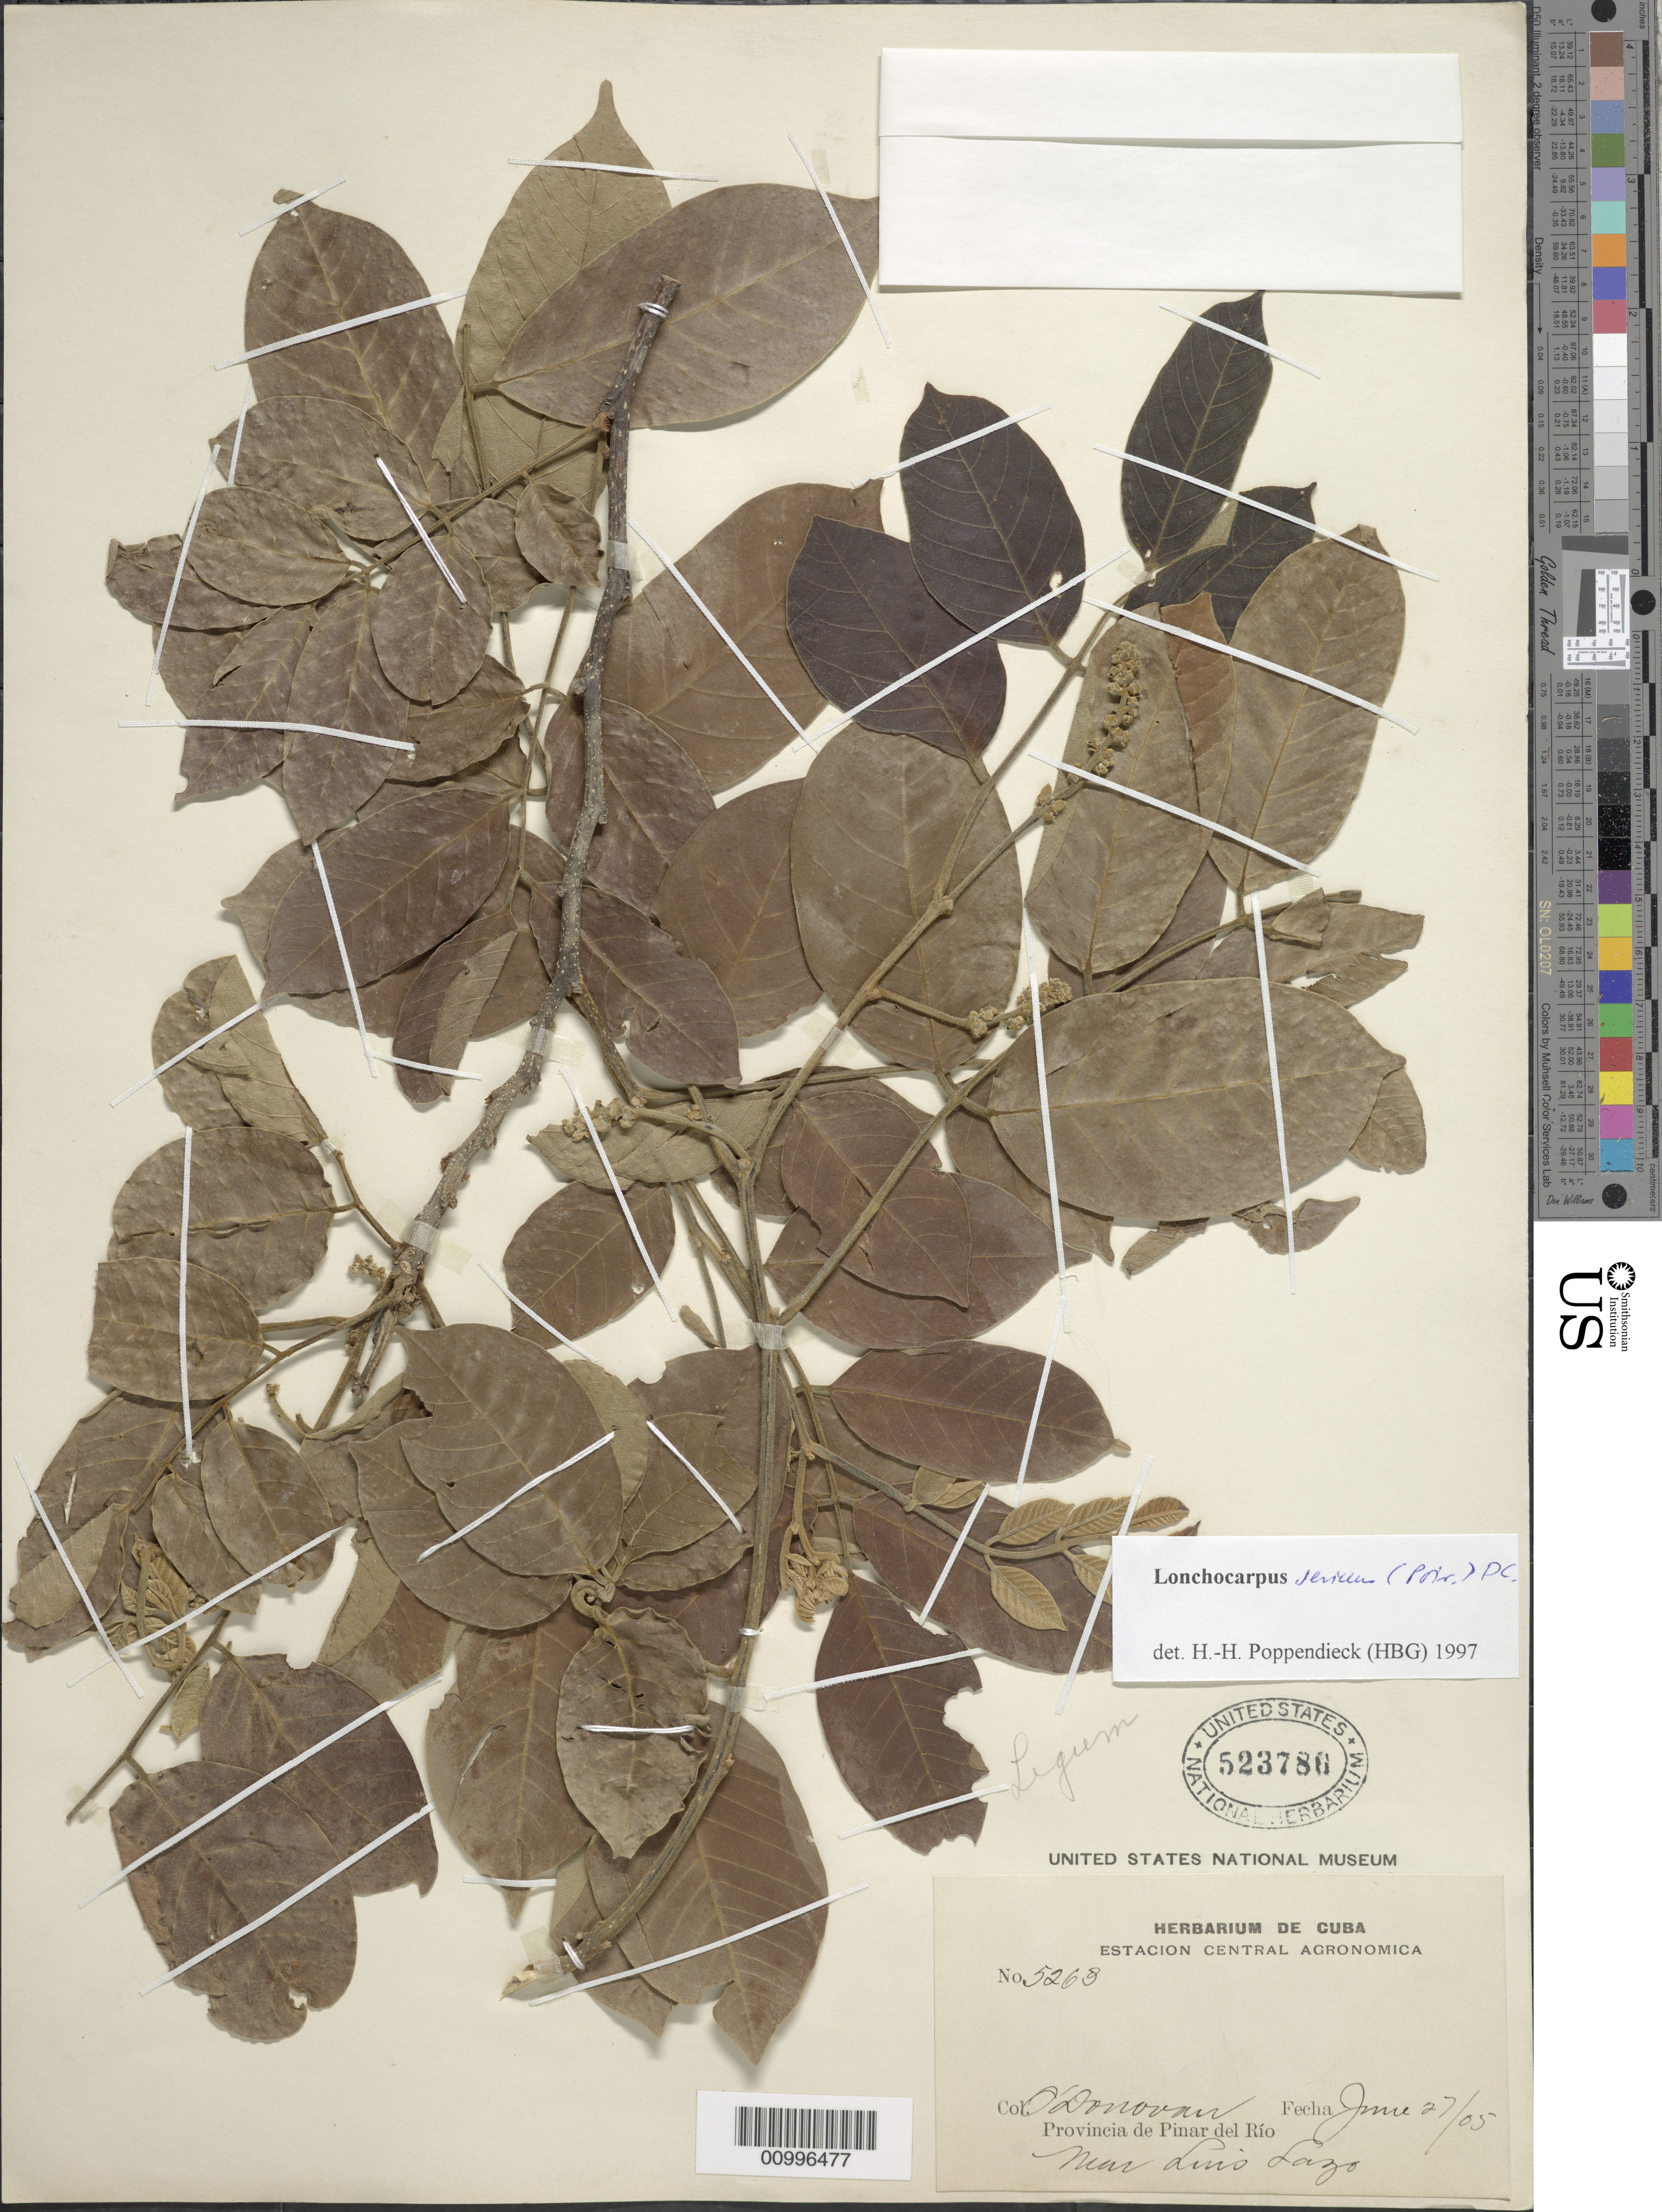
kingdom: Plantae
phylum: Tracheophyta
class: Magnoliopsida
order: Fabales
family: Fabaceae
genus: Lonchocarpus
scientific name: Lonchocarpus sericeus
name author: (Poir.) Kunth ex DC.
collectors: E. O'Donovan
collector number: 5263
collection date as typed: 27 Jun 1905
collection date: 1905-06-27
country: Cuba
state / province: Pinar del Rio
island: Cuba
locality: Pinar del Rio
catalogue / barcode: US 523786